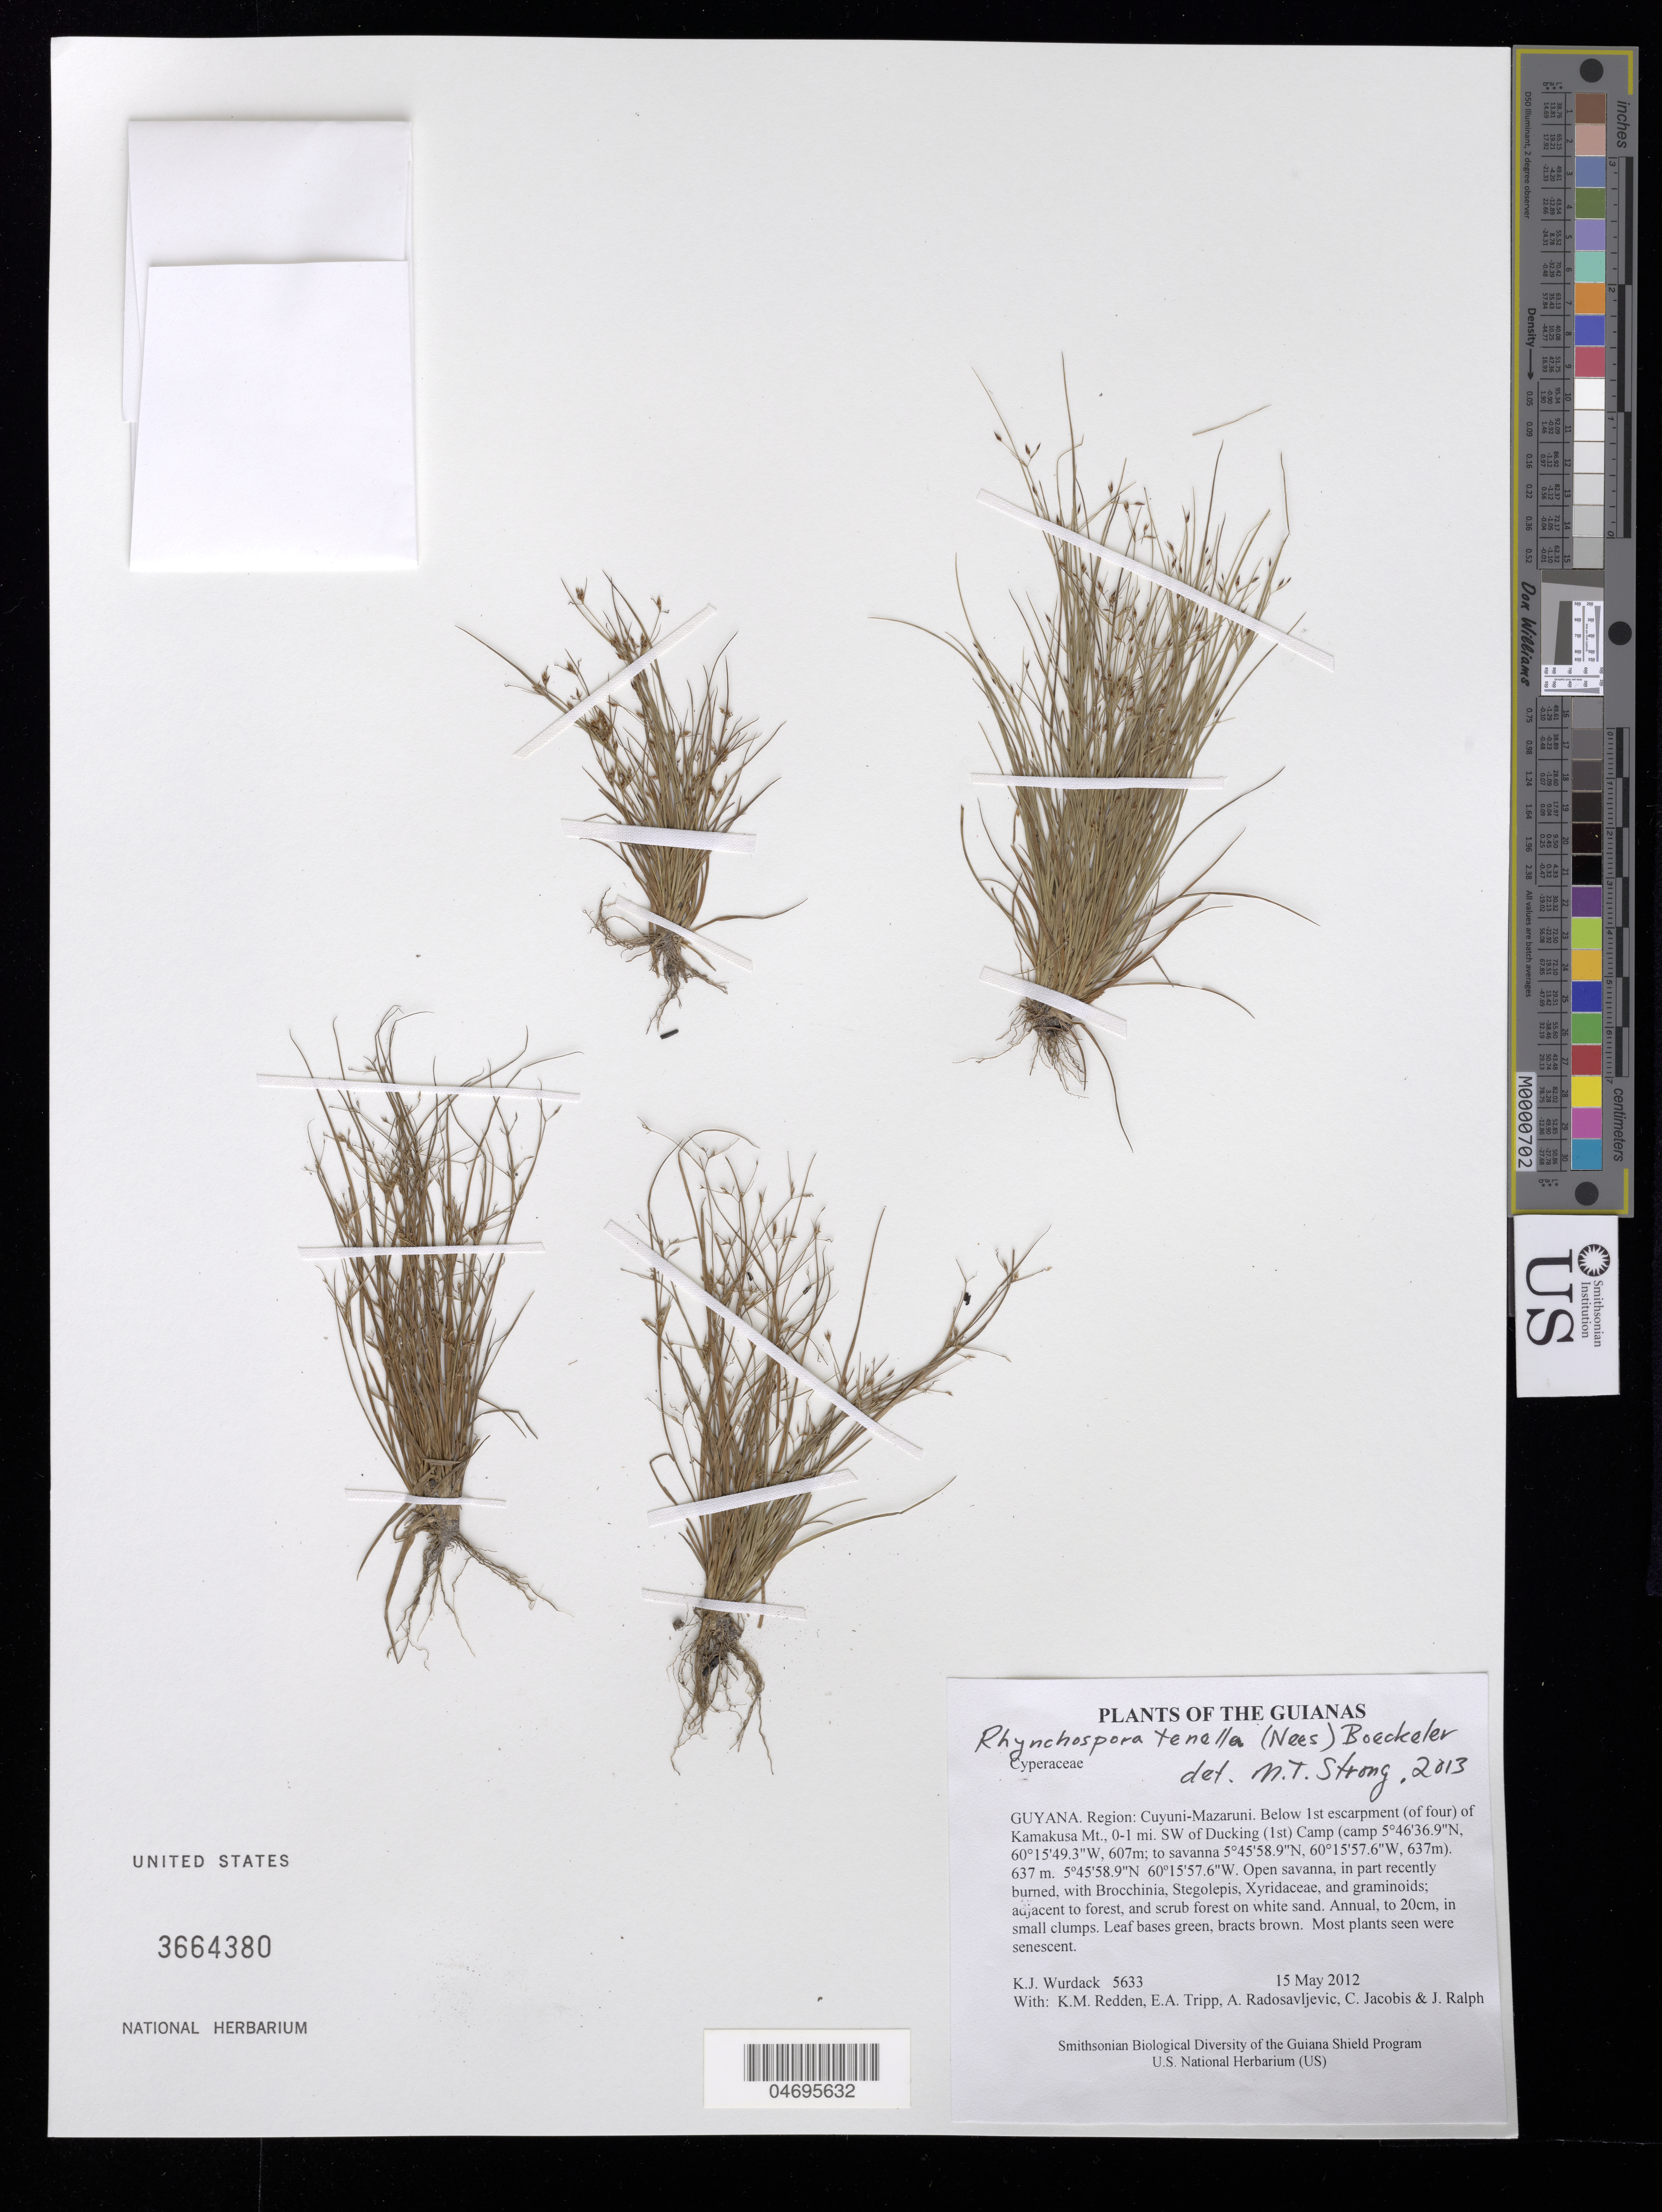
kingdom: Plantae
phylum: Tracheophyta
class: Liliopsida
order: Poales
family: Cyperaceae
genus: Rhynchospora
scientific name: Rhynchospora tenella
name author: (Nees) Boeckeler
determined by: Strong, M. T., (US), Smithsonian Institution - National Museum of Natural History (UNITED STATES)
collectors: K. Wurdack, K. M. Redden, E. Tripp, A. Radosavljevic, C. Jacobis & J. Ralph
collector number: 5633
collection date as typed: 15 May 2012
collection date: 2012-05-15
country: Guyana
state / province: Cuyuni-Mazaruni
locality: Below 1st escarpment (of four) of Kamakusa Mt., 0-1 mi. SW of Ducking (1st) Camp (camp 5°46'36.9"N, 60°15'49.3"W, 607m; to savanna 5°45'58.9"N, 60°15'57.6"W, 637m)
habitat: Open savanna, in part recently burned, with Brocchinia, Stegolepis, Xyridaceae, and graminoids; adjacent to forest, and scrub forest on white sand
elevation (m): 637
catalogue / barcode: US 3664380